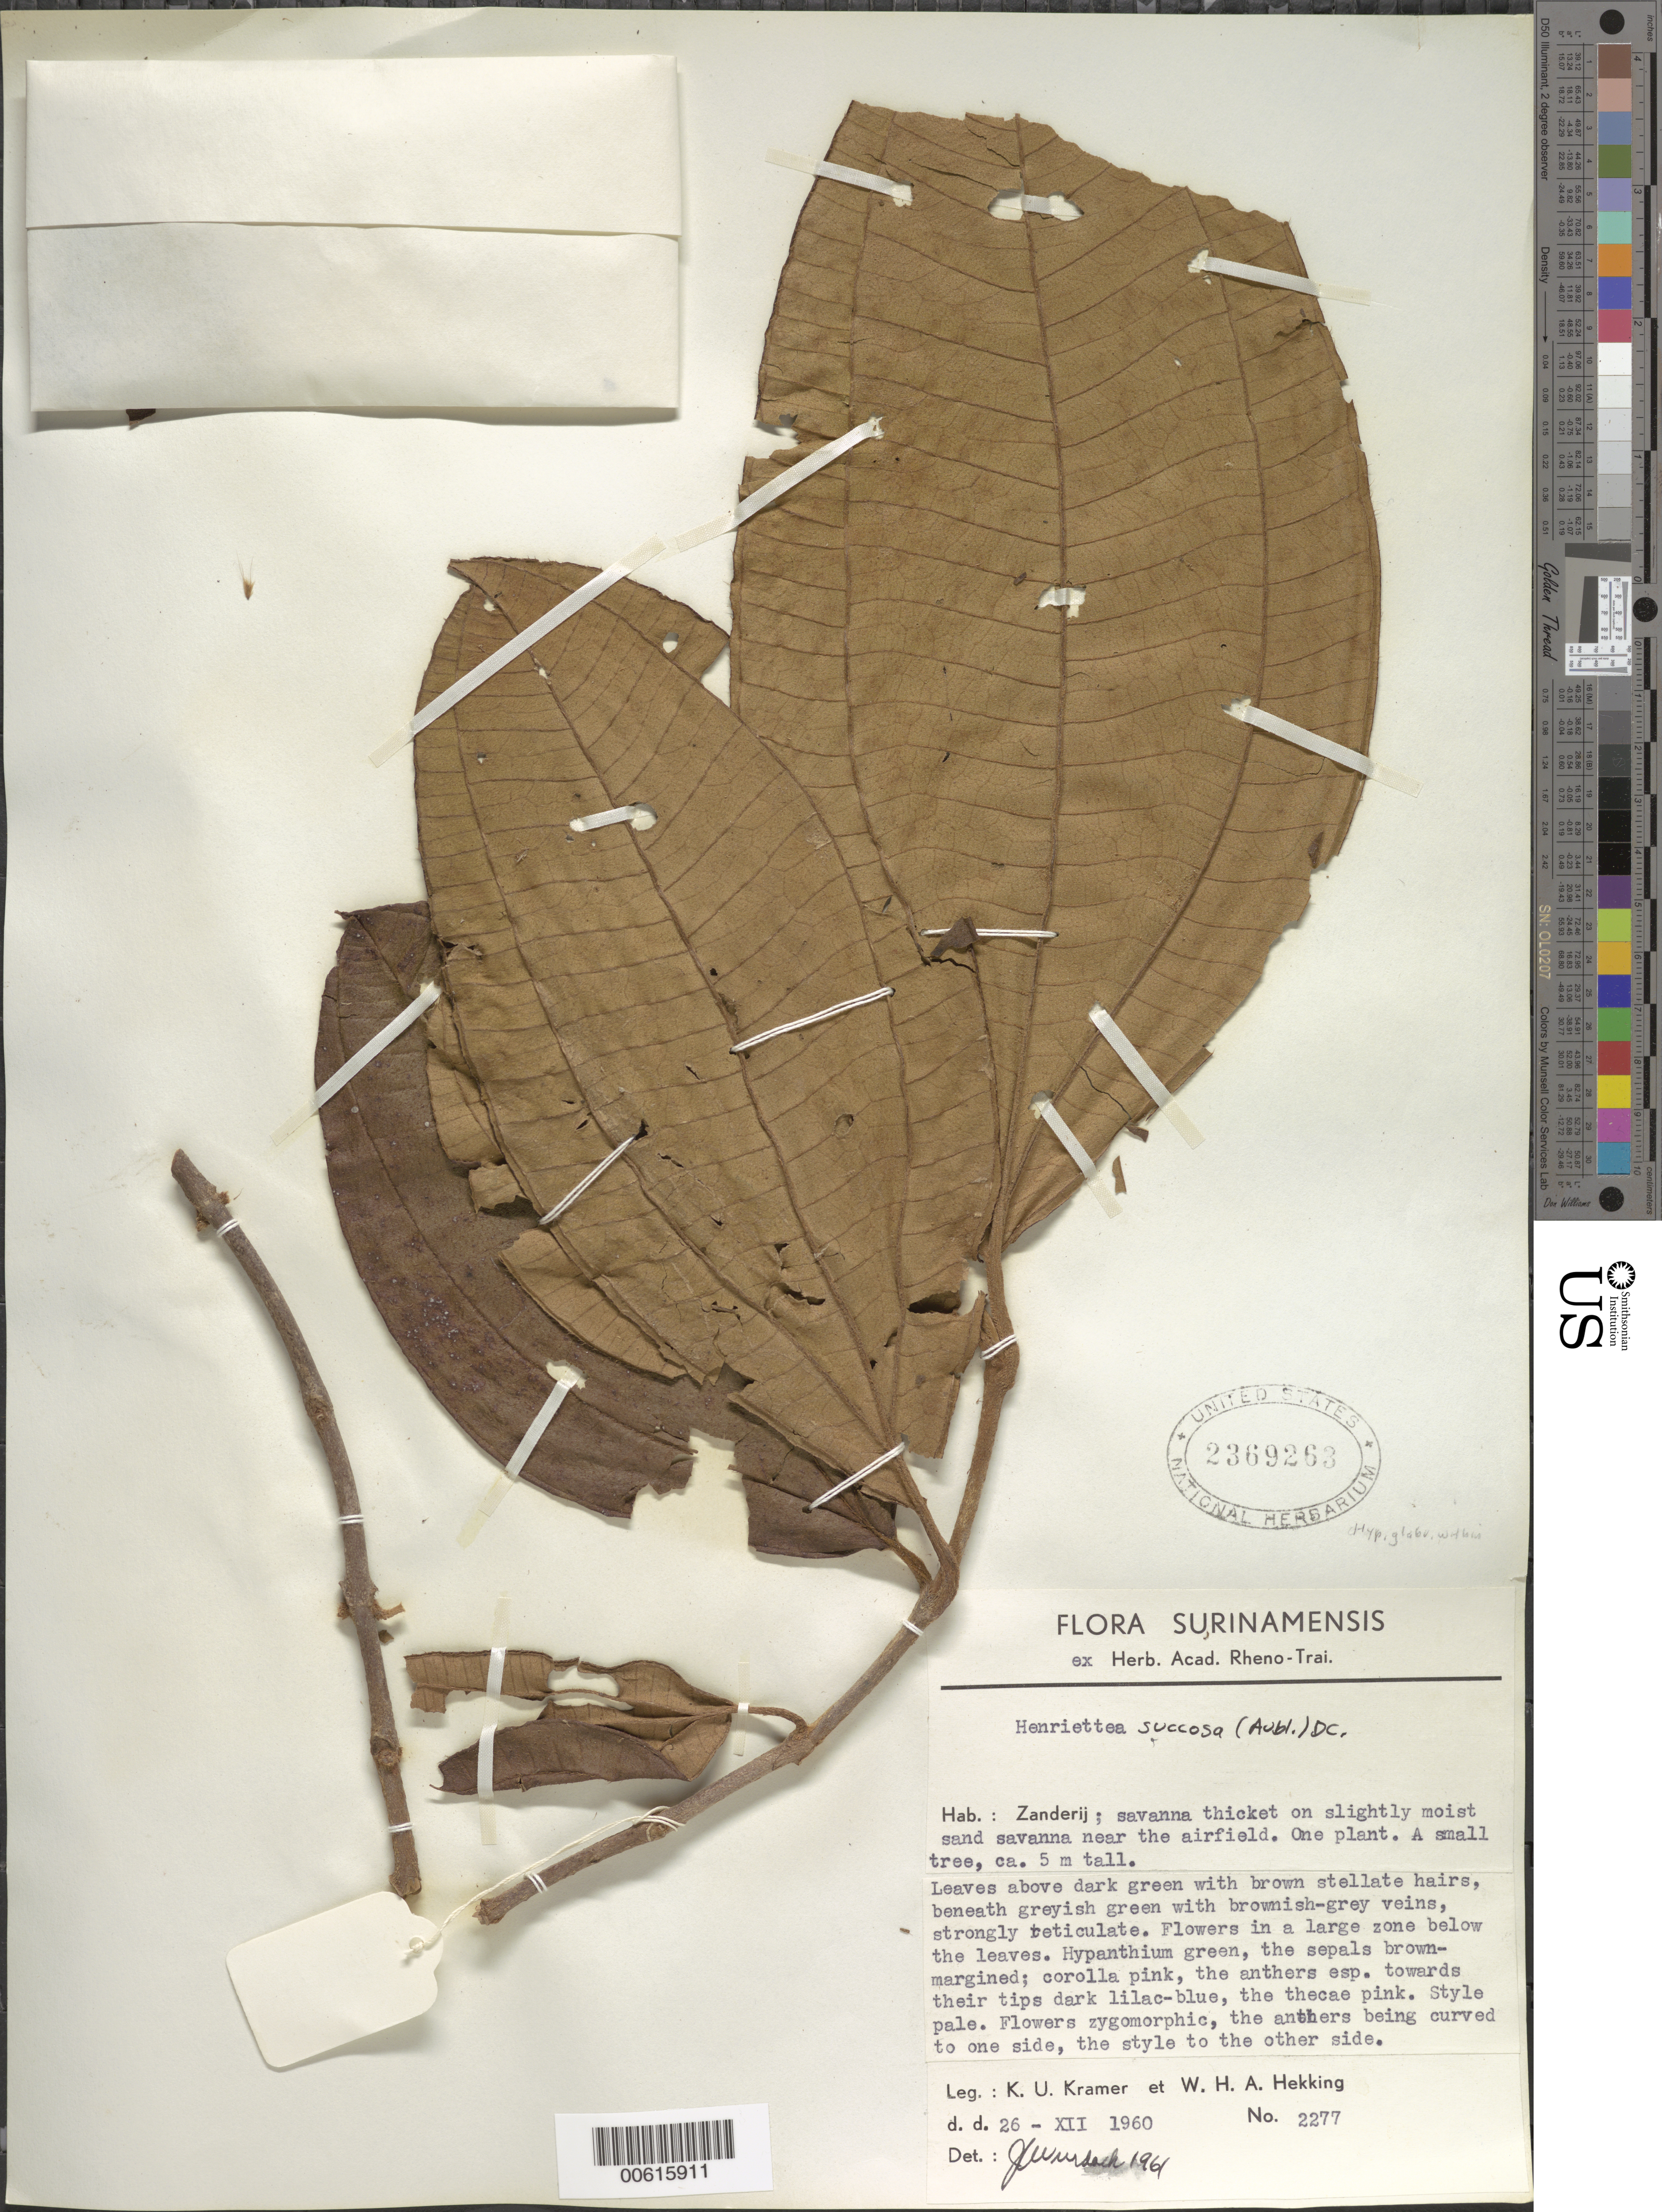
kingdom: Plantae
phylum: Tracheophyta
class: Magnoliopsida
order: Myrtales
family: Melastomataceae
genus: Henriettea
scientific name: Henriettea succosa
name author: (Aubl.) DC.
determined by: Wurdack, John J., (US), US (UNITED STATES)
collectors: K. U. Kramer & W. H. A. Hekking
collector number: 2277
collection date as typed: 26-Dec-60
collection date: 1960-12-26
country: Suriname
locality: Zanderij, near airfield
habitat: Savanna thicket on slightly moist sand savanna near the airfield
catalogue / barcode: US 2369263